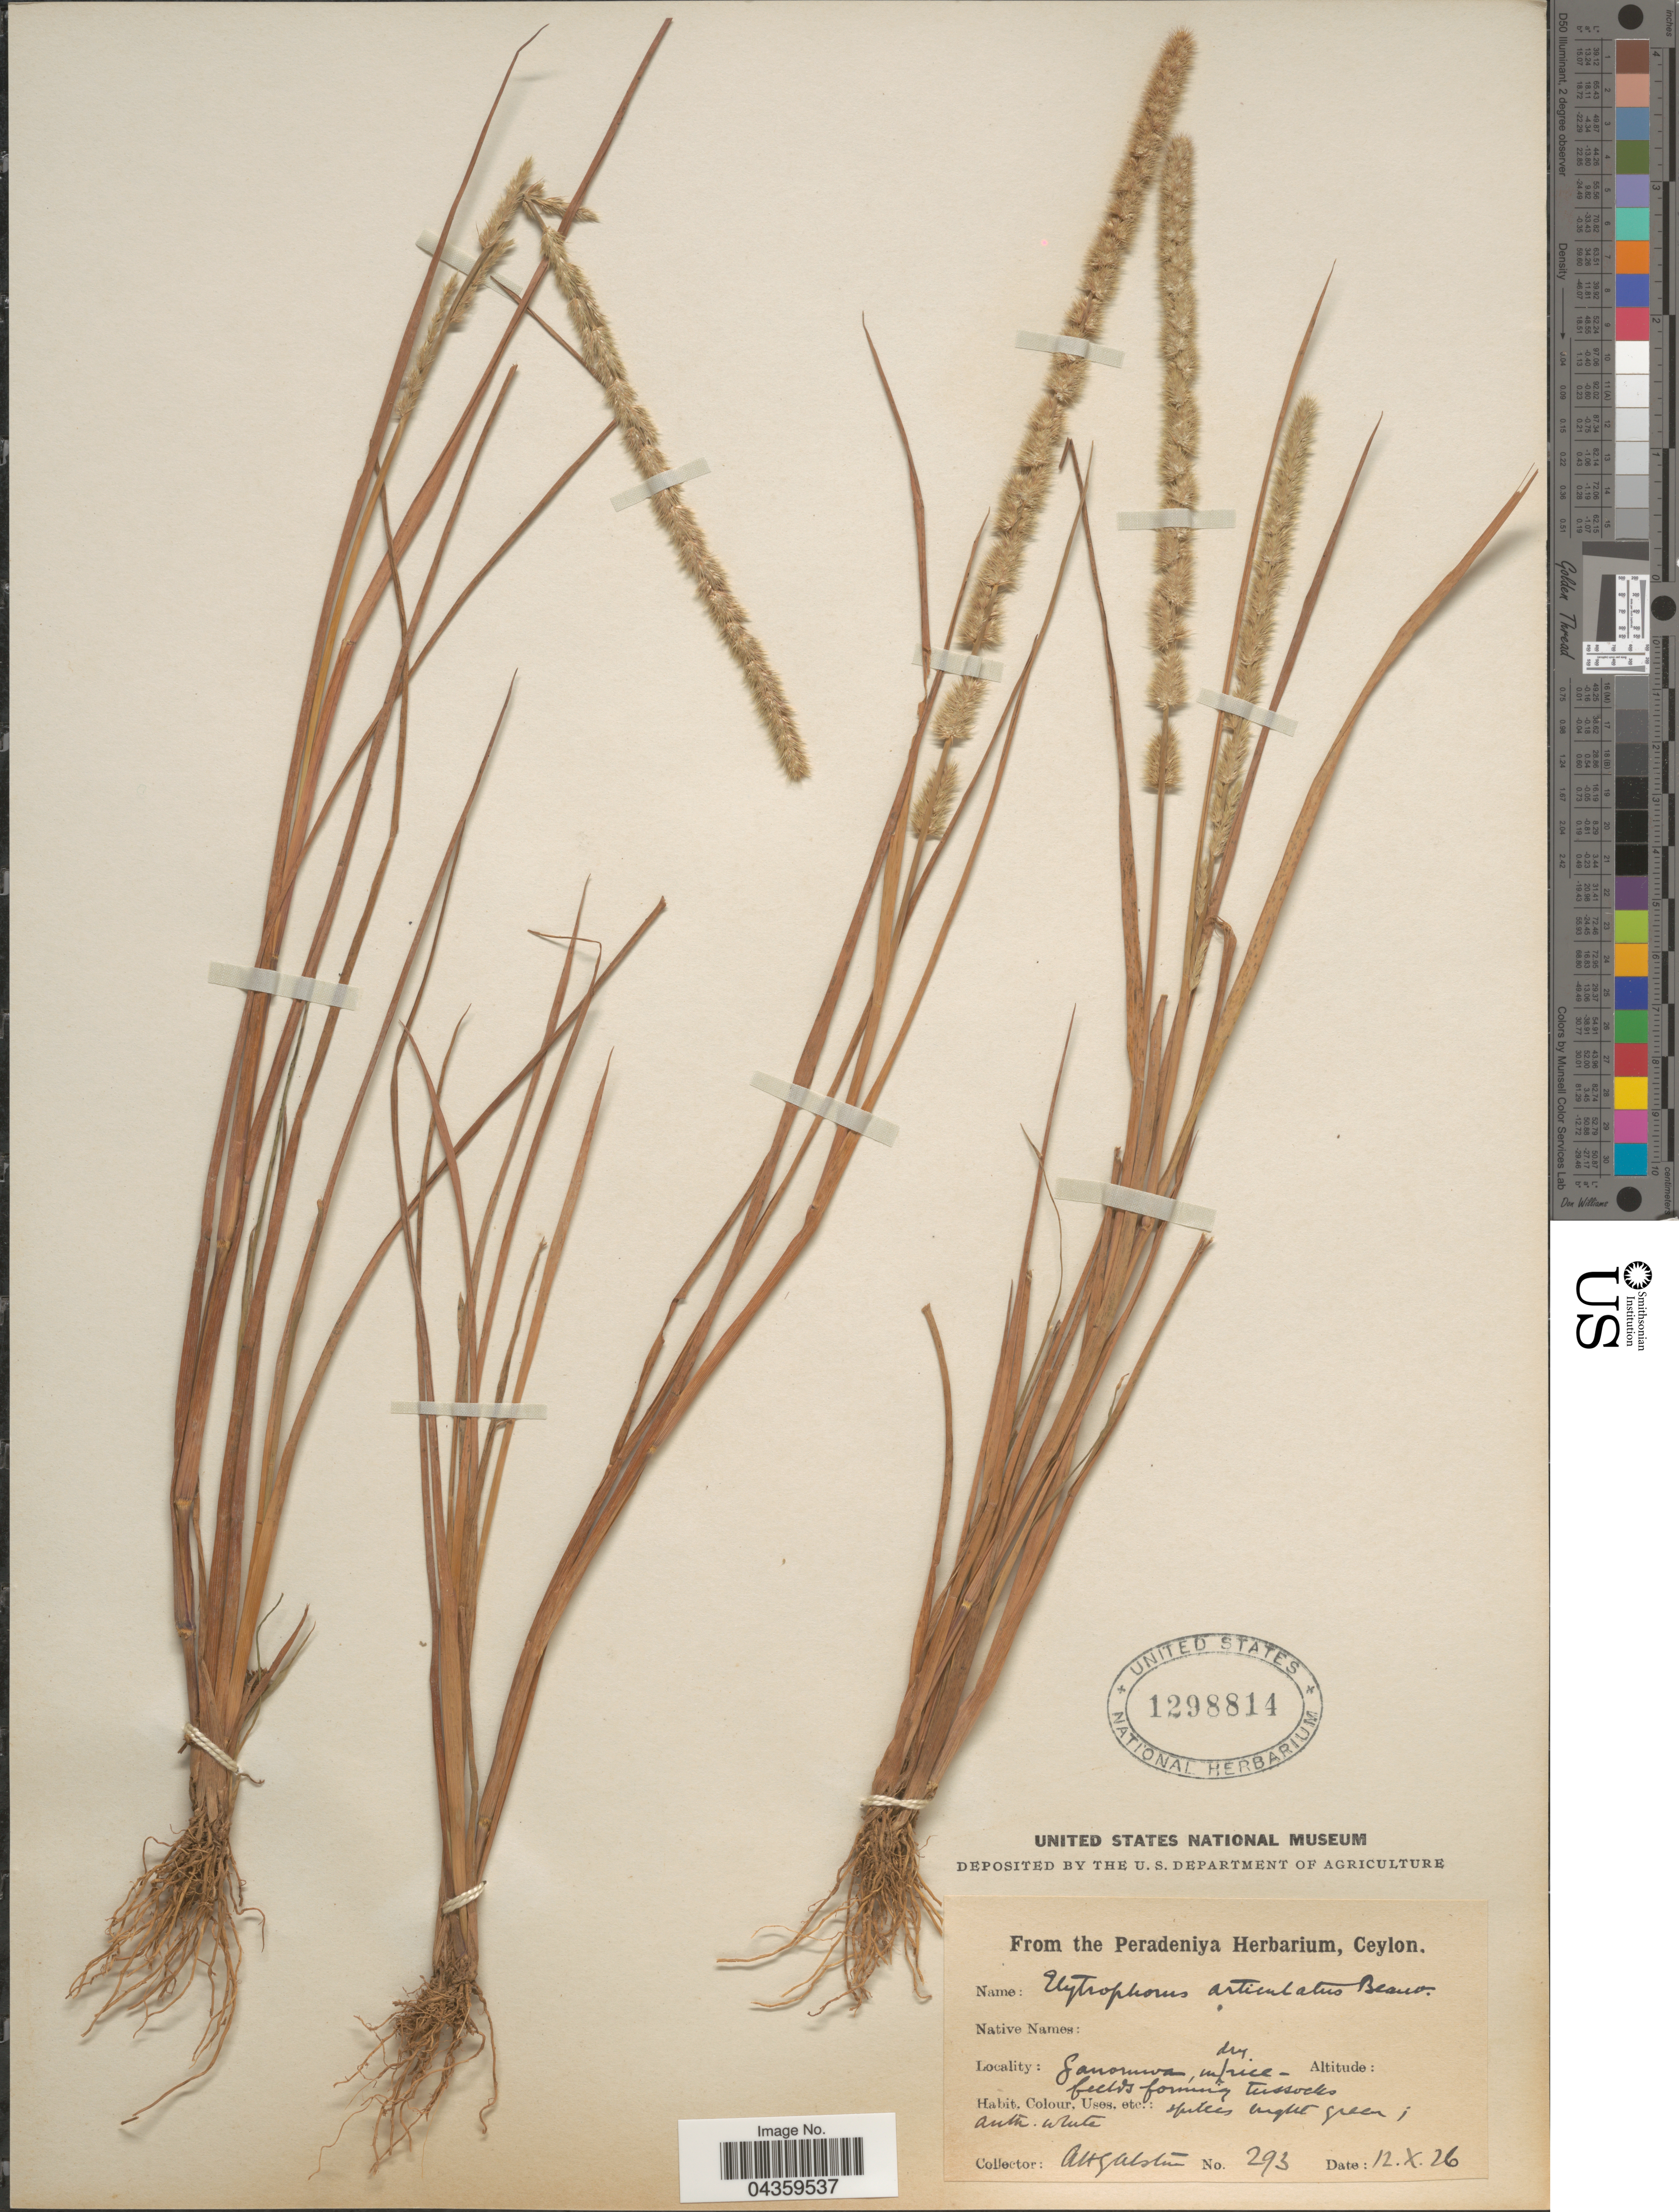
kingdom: Plantae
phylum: Tracheophyta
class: Liliopsida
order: Poales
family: Poaceae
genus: Elytrophorus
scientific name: Elytrophorus spicatus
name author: (Willd.) A. Camus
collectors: A. H. Alston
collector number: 293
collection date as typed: Transcribed d/m/y: 12/10/26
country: Sri Lanka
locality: [illegible text].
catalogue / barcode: US 1298814